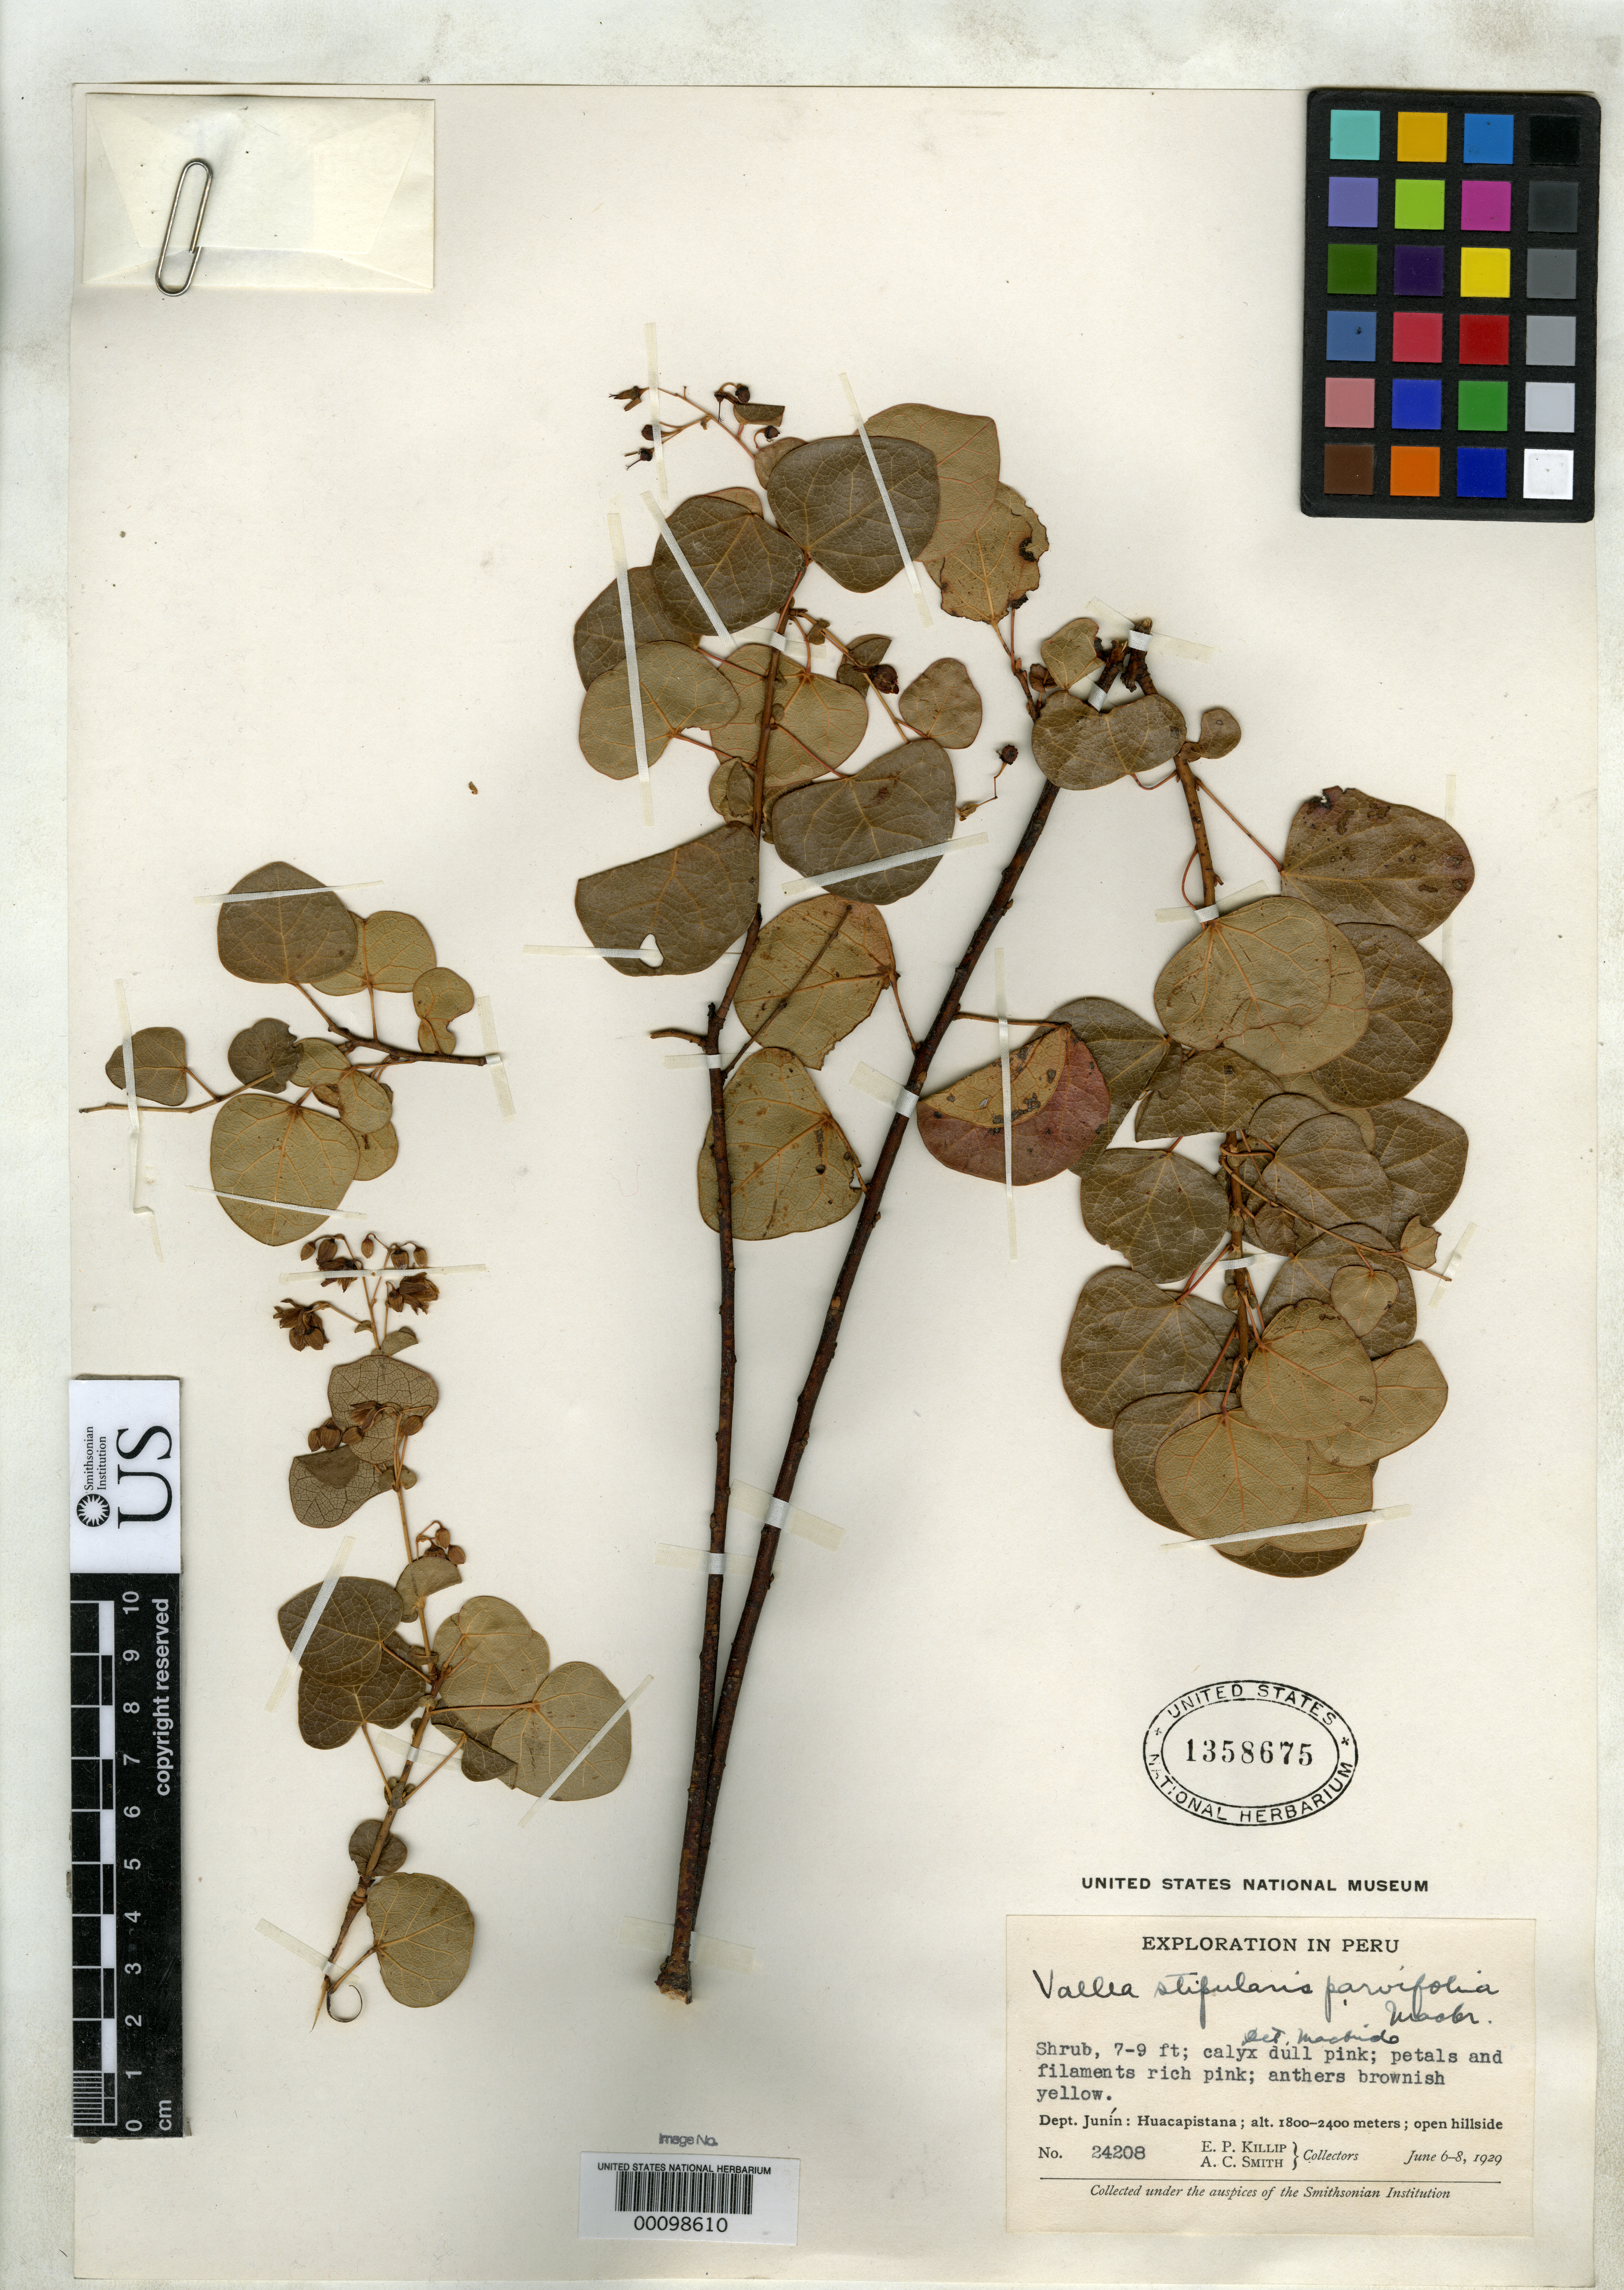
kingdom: Plantae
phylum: Tracheophyta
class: Magnoliopsida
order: Oxalidales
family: Elaeocarpaceae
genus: Vallea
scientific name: Vallea stipularis var. parvifolia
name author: J.F. Macbr.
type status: Isotype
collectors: E. P. Killip & A. C. Smith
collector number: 24208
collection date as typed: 06 Jun 1929 to 08 Jun 1929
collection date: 1929-06-06/1929-06-08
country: Peru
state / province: Junín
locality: Huacapistana.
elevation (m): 1800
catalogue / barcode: US 1358675